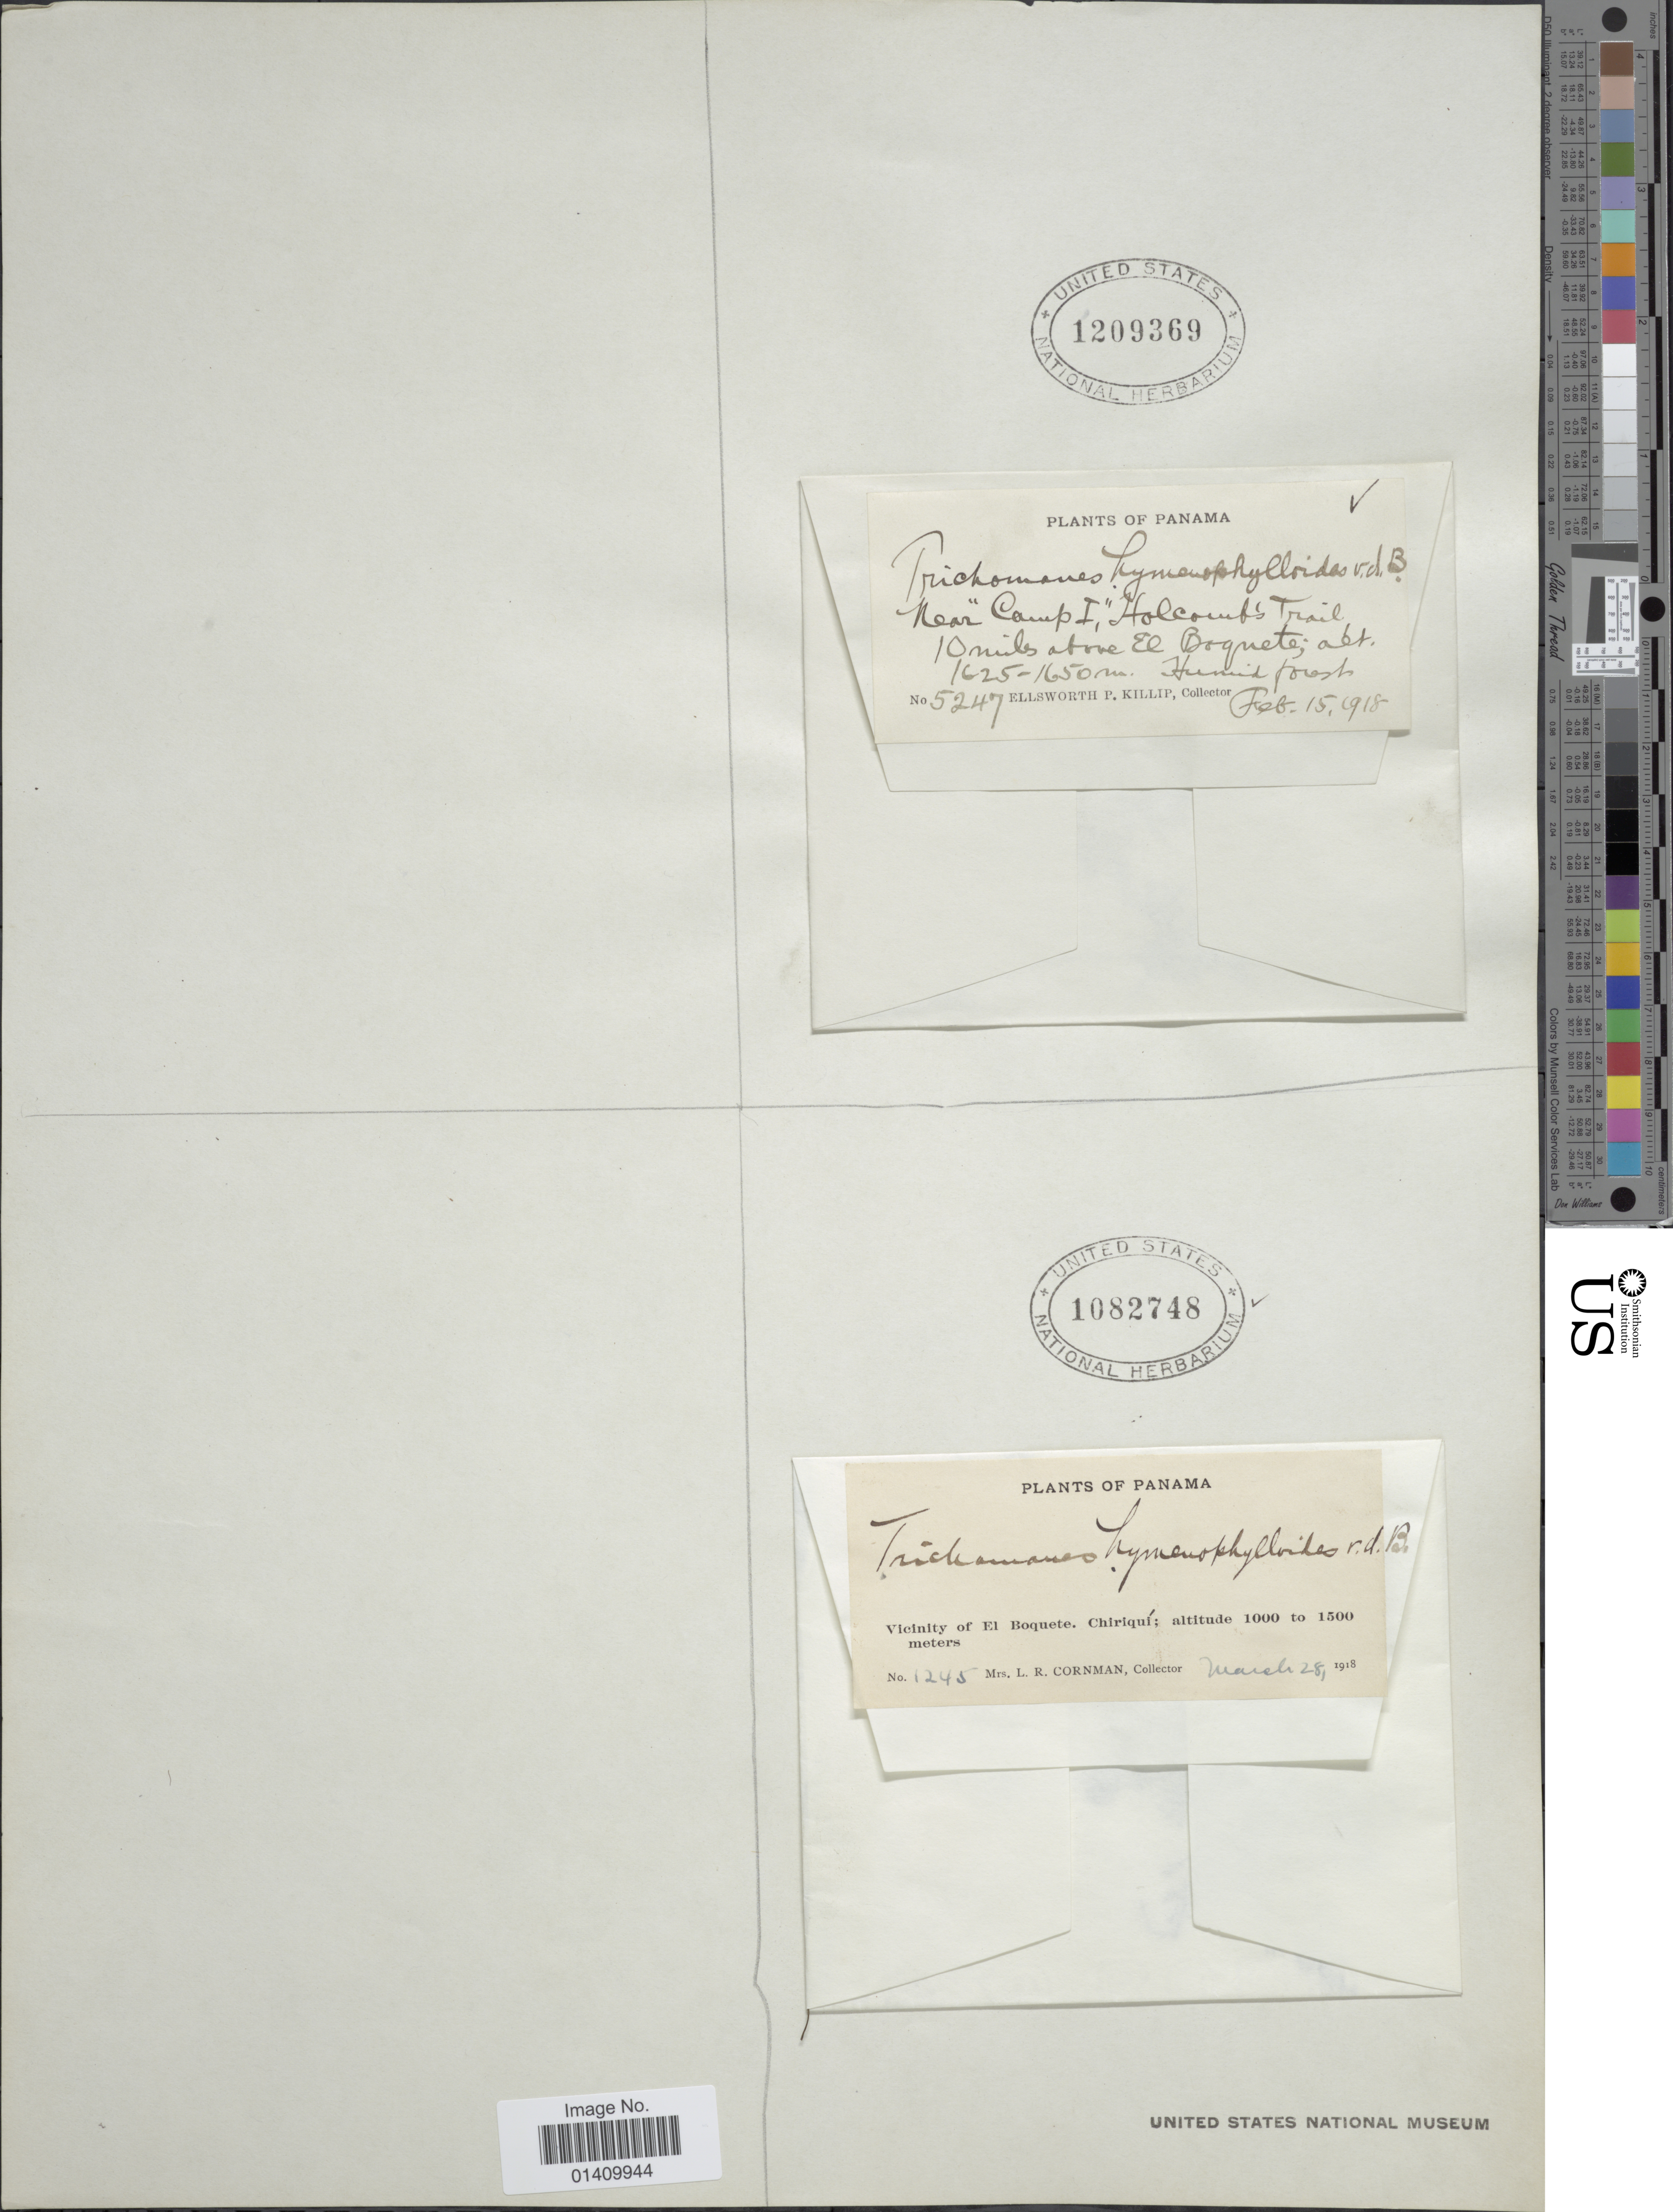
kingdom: Plantae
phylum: Tracheophyta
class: Polypodiopsida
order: Hymenophyllales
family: Hymenophyllaceae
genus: Polyphlebium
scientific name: Polyphlebium hymenophylloides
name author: (Bosch) Ebihara & Dubuisson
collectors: E. P. Killip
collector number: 5247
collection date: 1918-02-15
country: Panama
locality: Near camp1 Holcombs trail 10 miles above El Boquete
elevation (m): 1625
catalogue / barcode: US 1209369